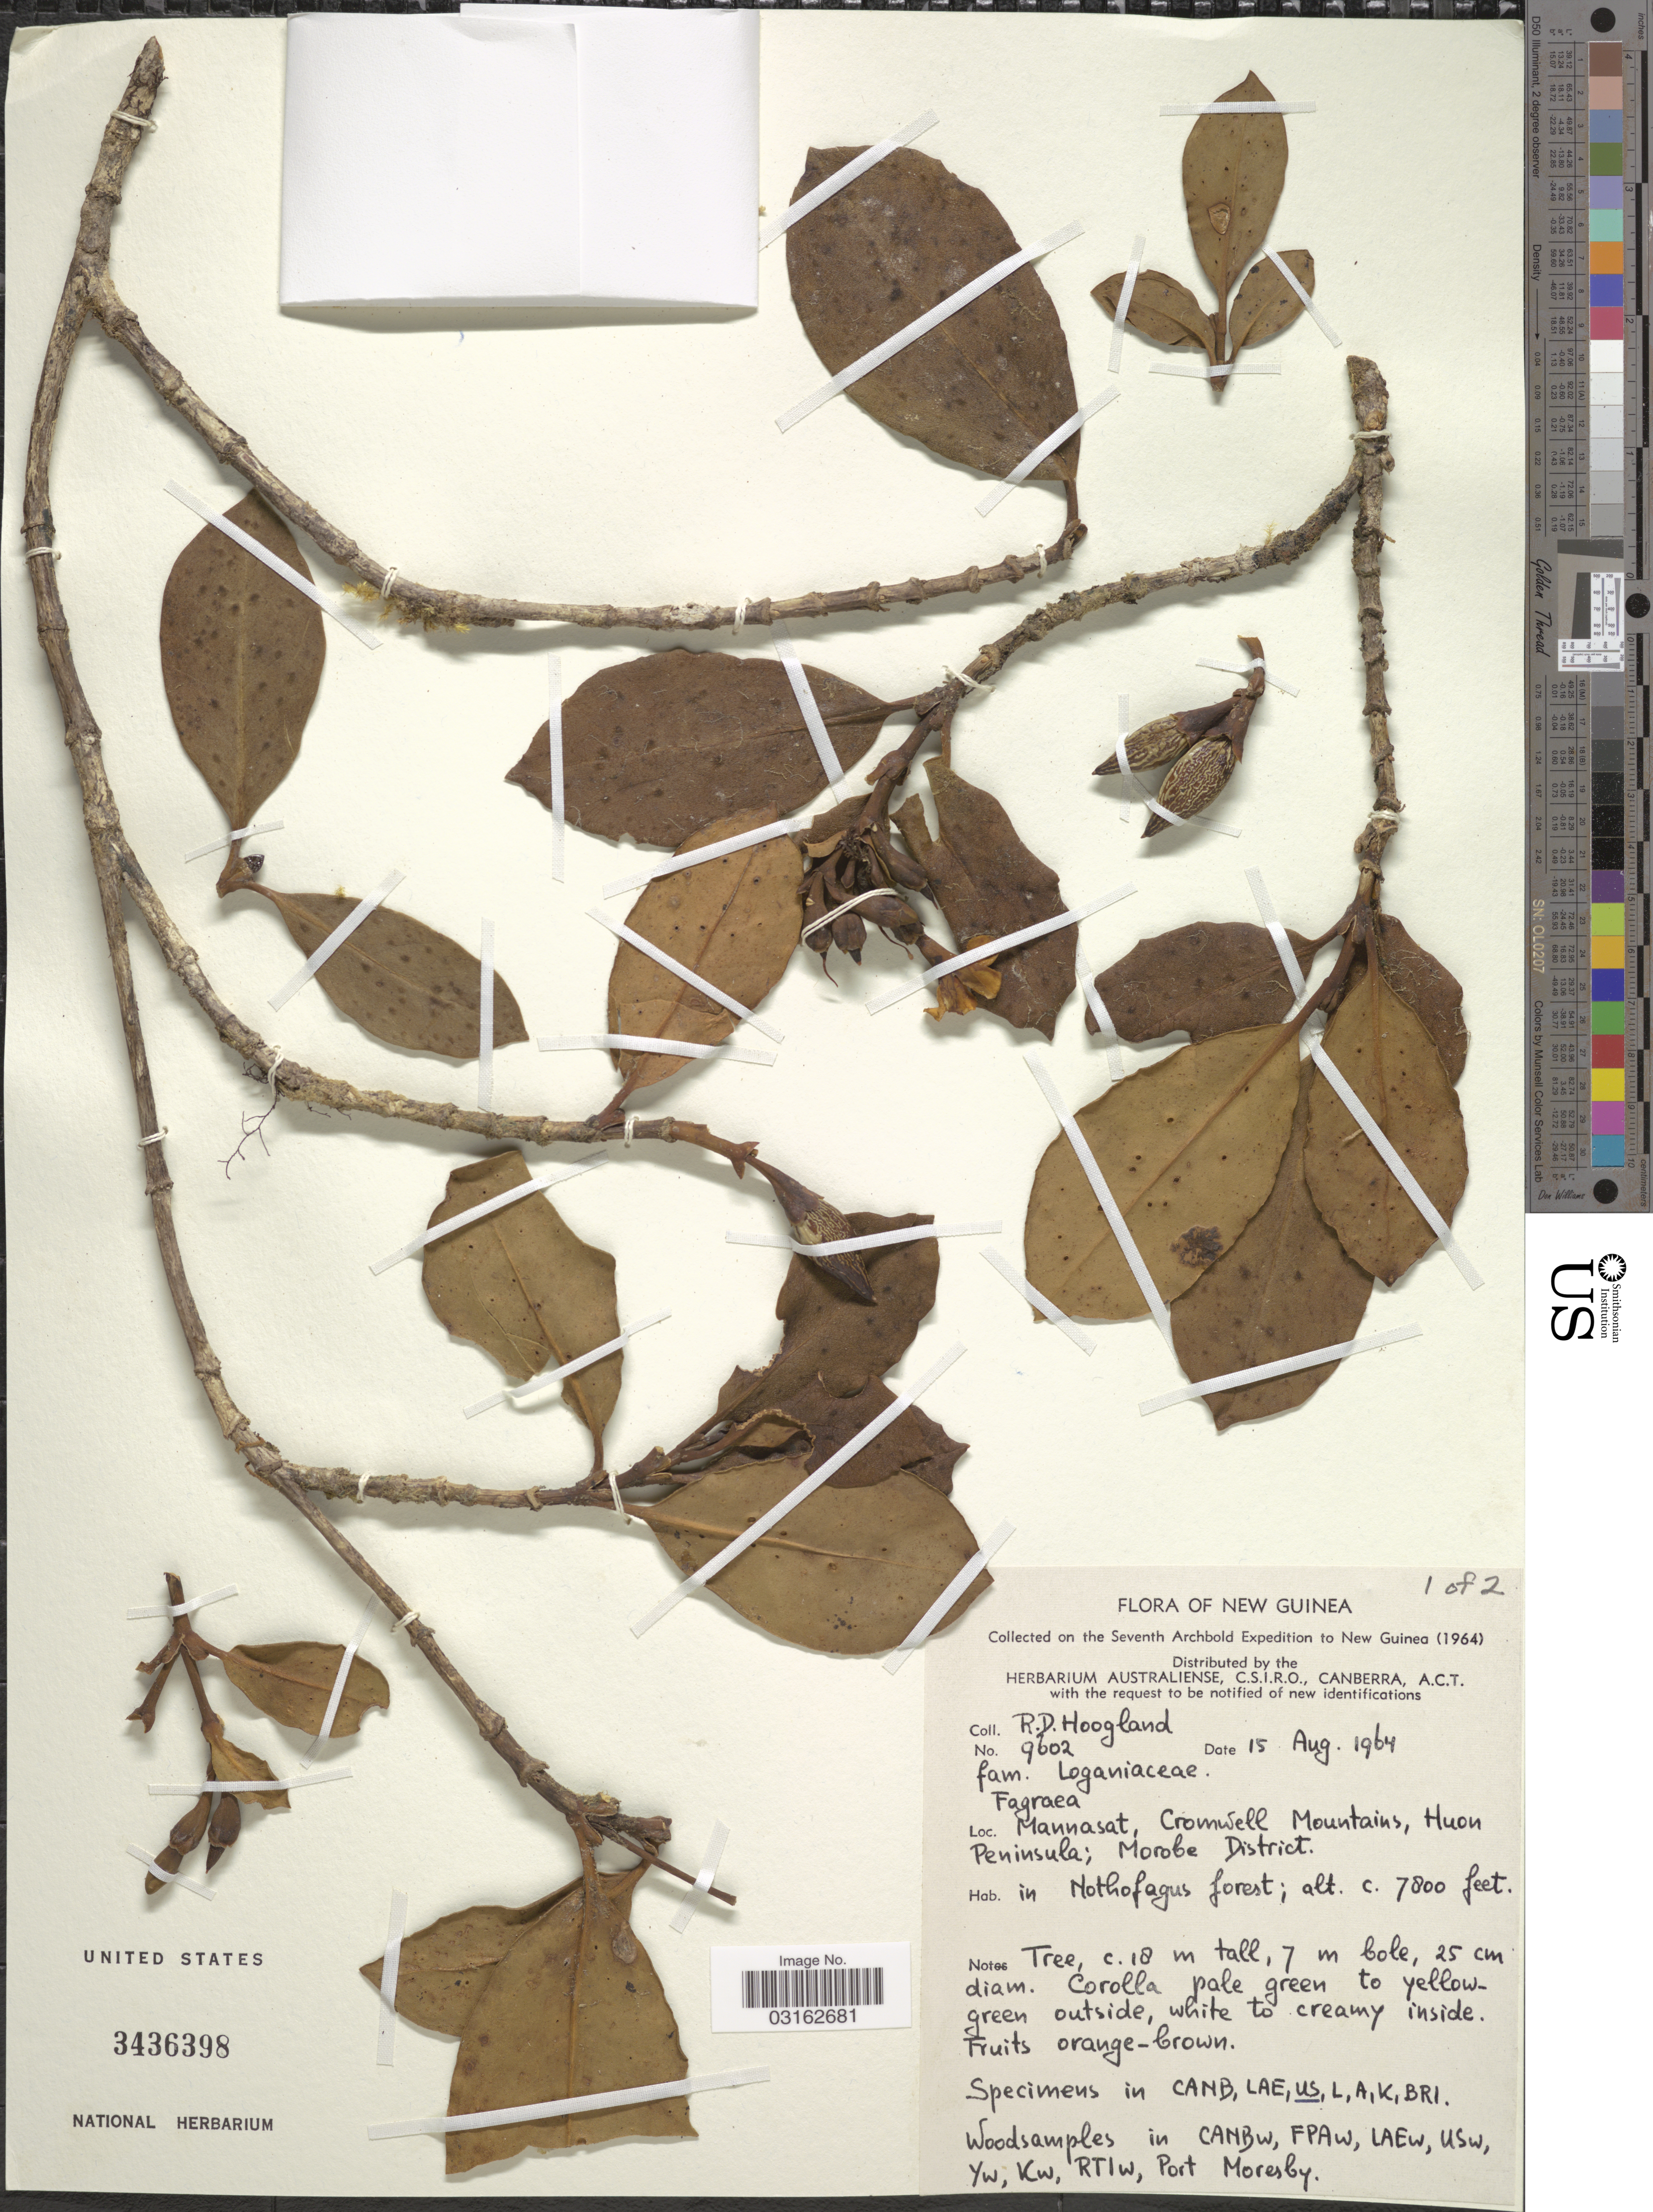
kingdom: Plantae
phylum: Tracheophyta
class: Magnoliopsida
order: Gentianales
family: Gentianaceae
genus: Fagraea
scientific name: Fagraea sp.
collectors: R. D. Hoogland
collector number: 9602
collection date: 1964-08-15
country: Papua New Guinea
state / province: Morobe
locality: New Guinea, Mannasat, Cromwell Mountains, Huon Peninsula; Morobe District.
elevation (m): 2377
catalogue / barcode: US 3436398